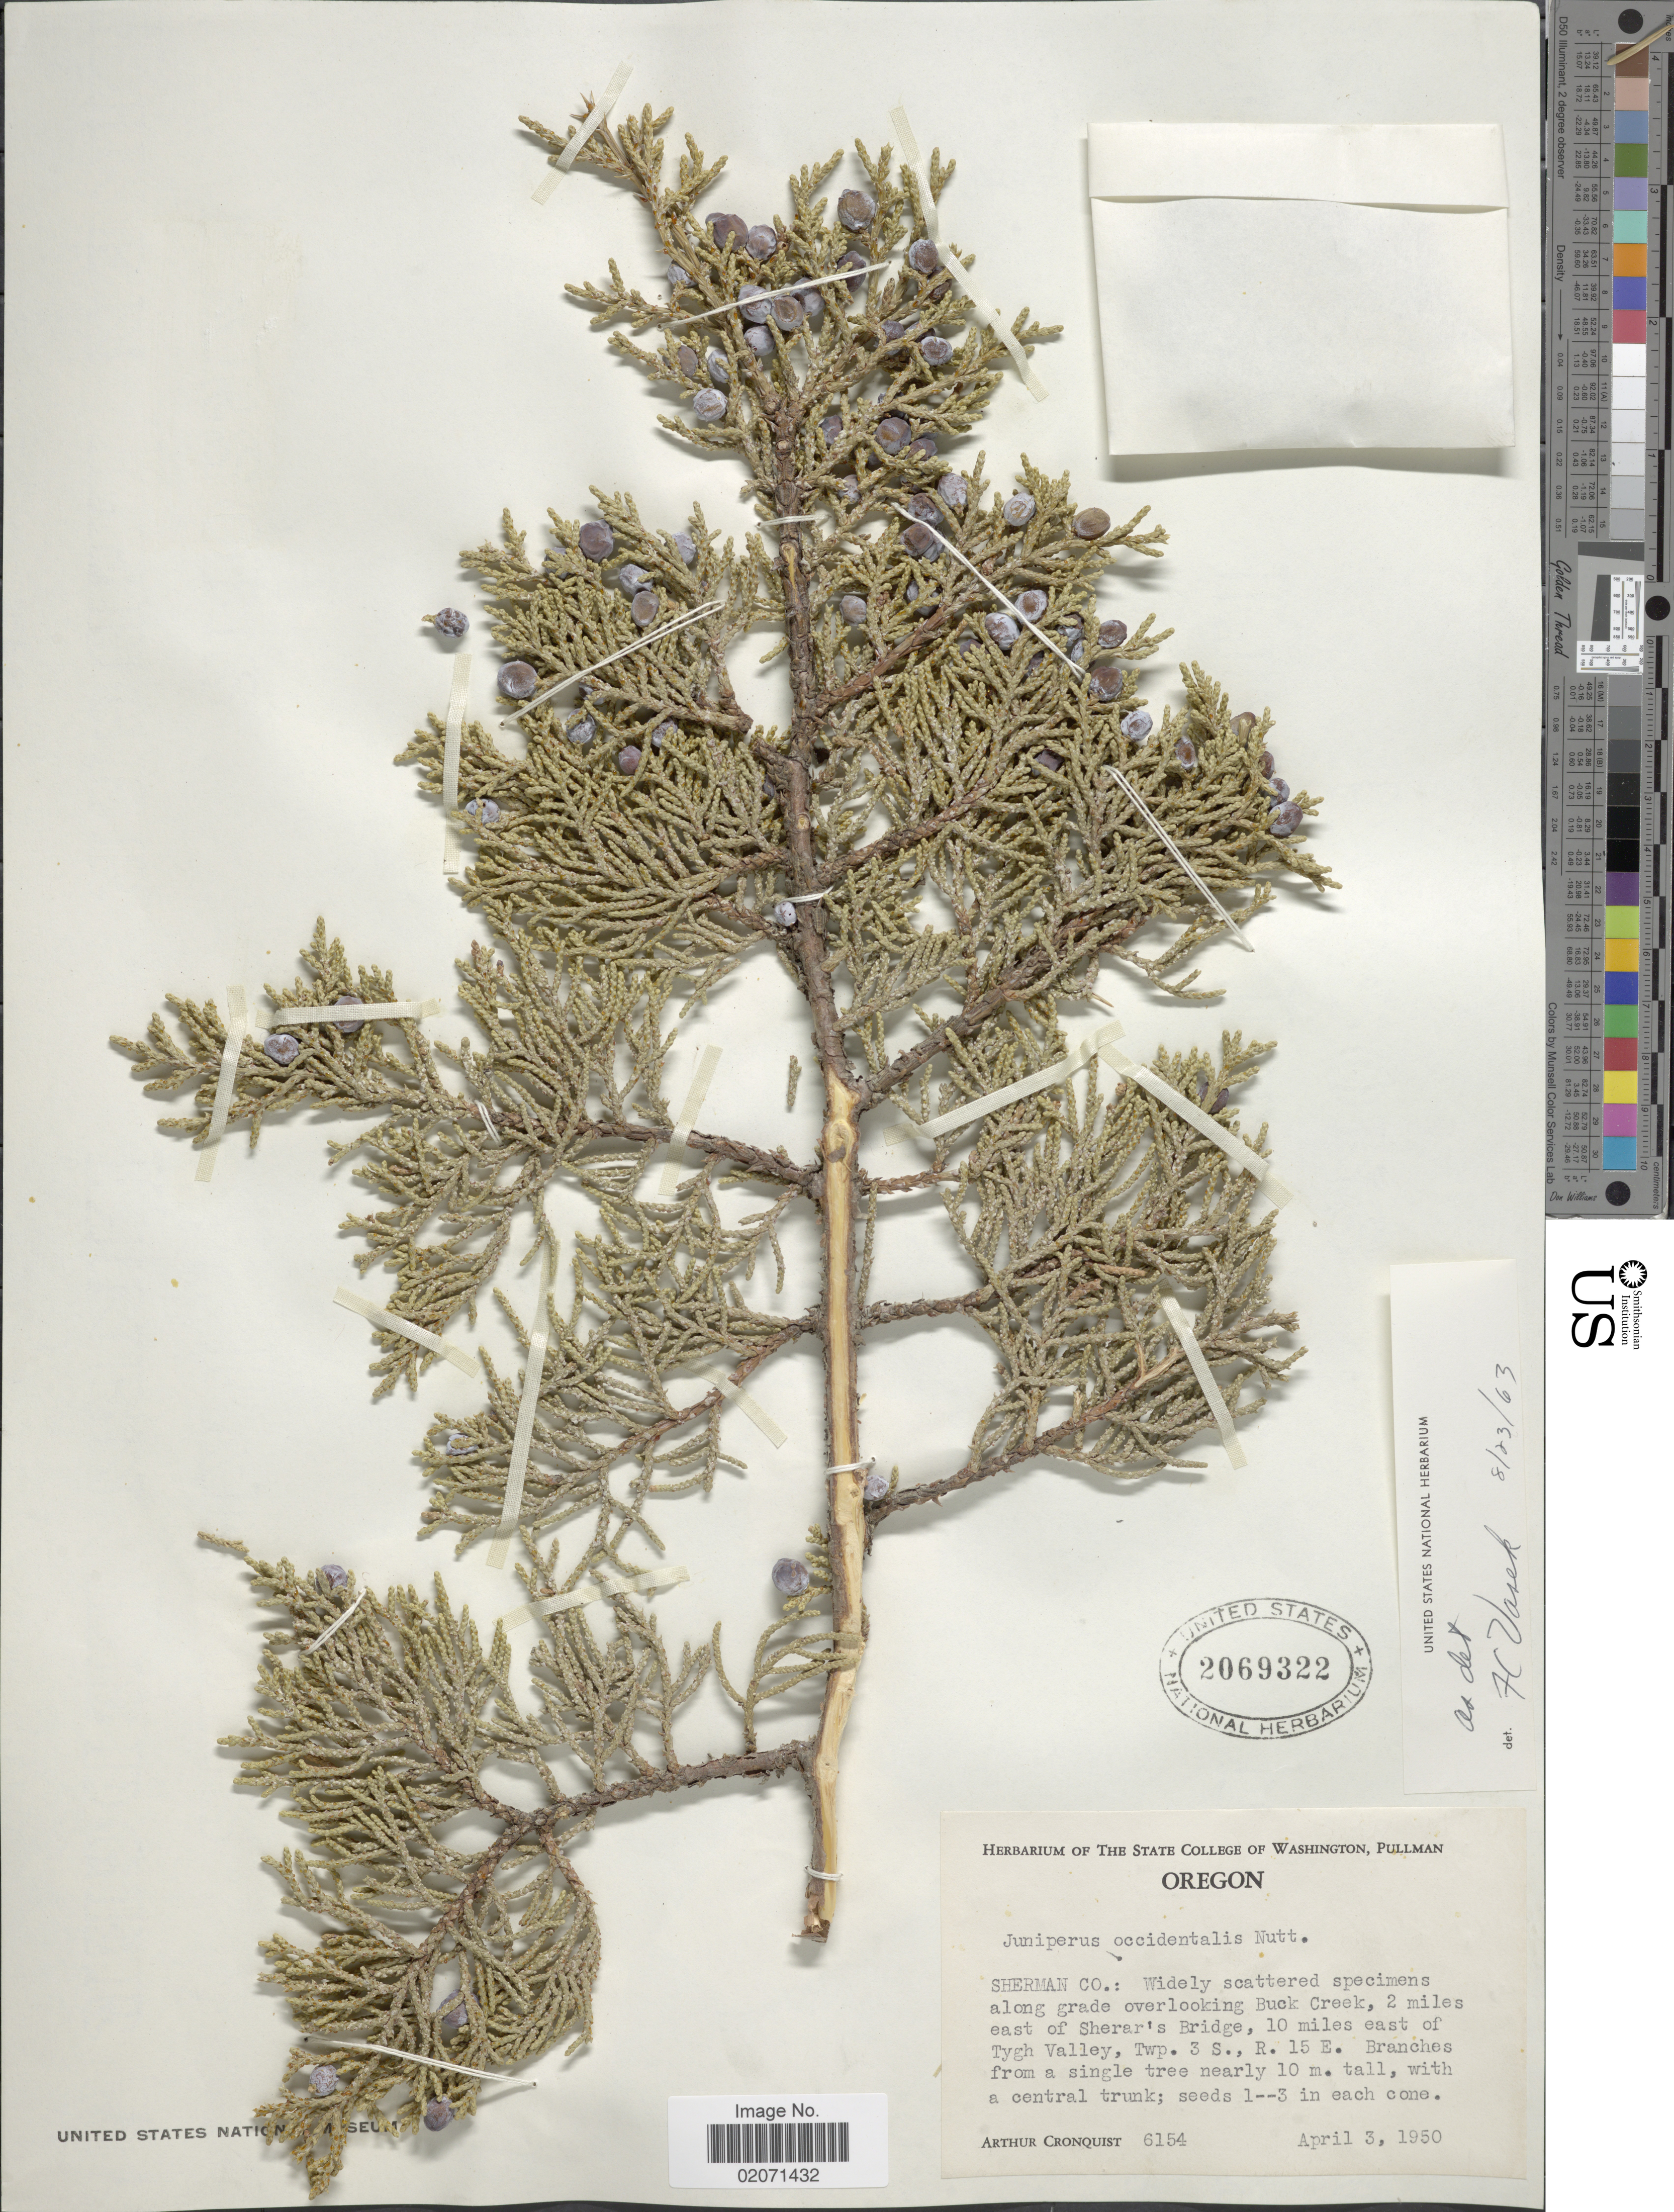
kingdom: Plantae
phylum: Tracheophyta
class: Pinopsida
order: Pinales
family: Cupressaceae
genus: Juniperus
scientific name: Juniperus occidentalis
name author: Hook.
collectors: A. J. Cronquist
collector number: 6154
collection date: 1950-04-03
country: United States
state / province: Oregon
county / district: Sherman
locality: Sherman Co.: along grade overlooking Buck Creek, 2 miles east of Sherar's Bridge, 10 miles east of Tygh Valley, twp. 3 S., R. 15 E.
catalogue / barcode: US 2069322